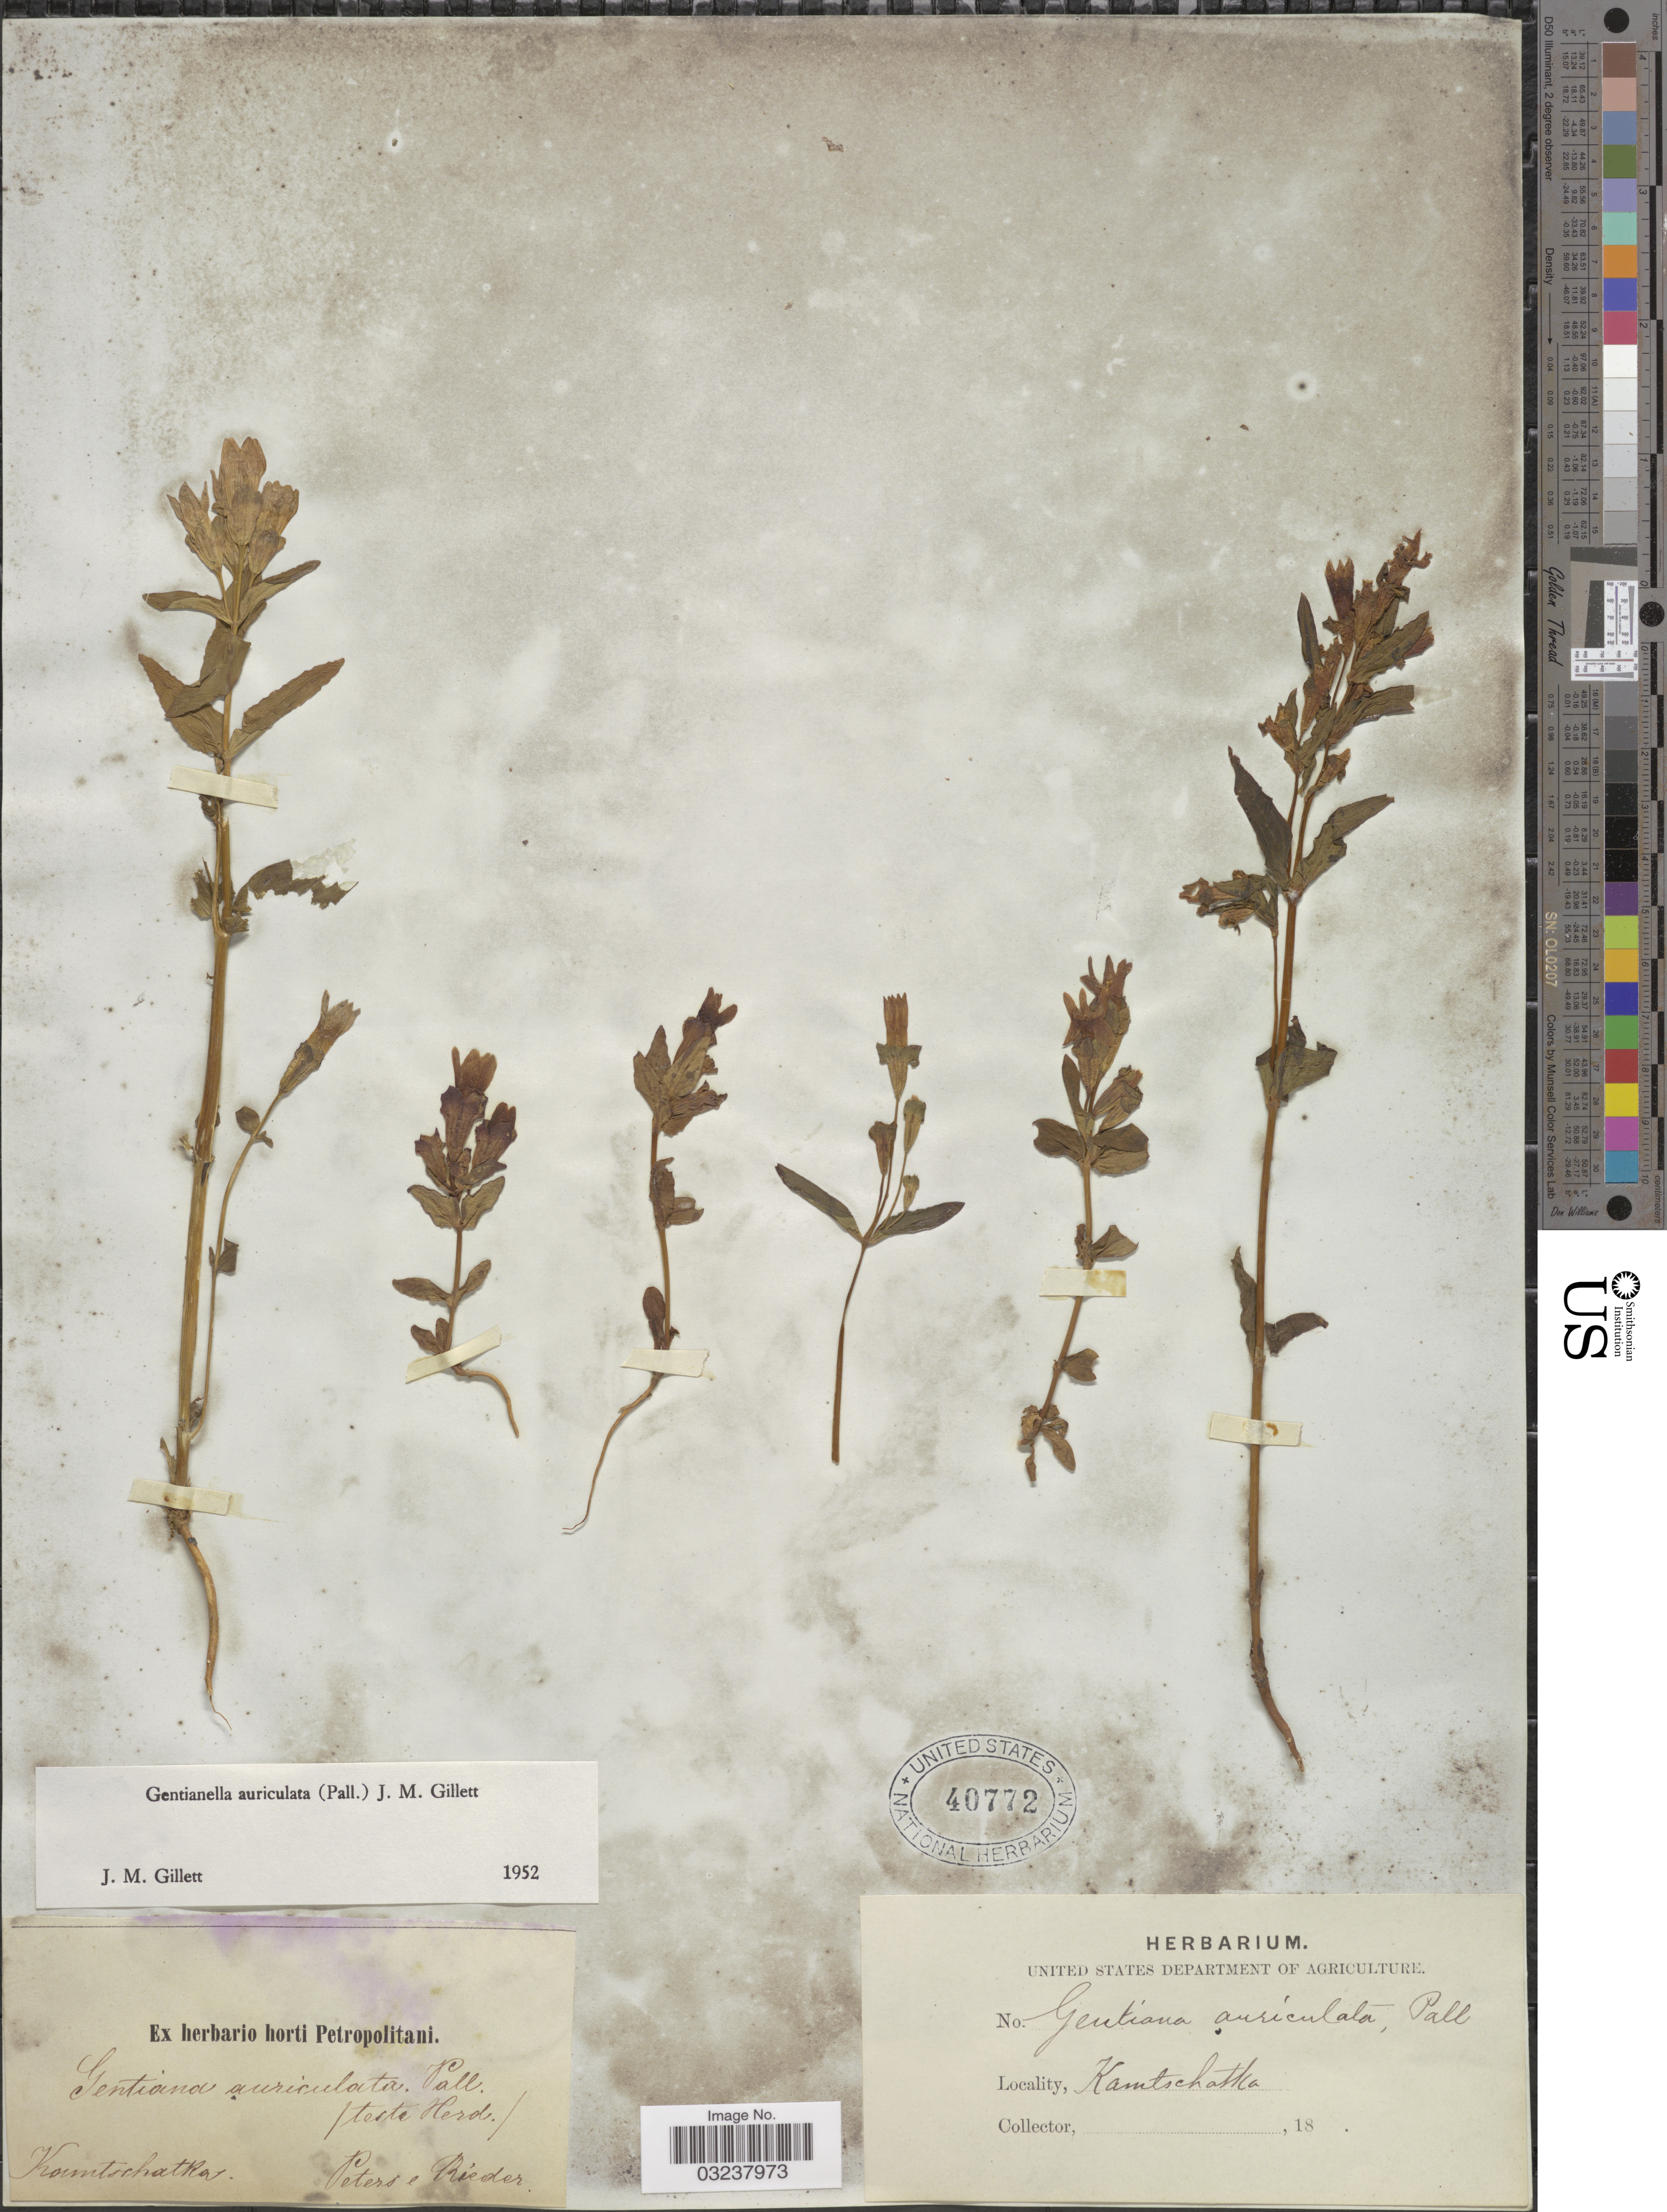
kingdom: Plantae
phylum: Tracheophyta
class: Magnoliopsida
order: Gentianales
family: Gentianaceae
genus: Gentianella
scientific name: Gentianella auriculata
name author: (Pall.) J.M. Gillett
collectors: -. Peters & Rieder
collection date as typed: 18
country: Russian Federation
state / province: Kamchatka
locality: Kamtschatka.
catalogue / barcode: US 40772